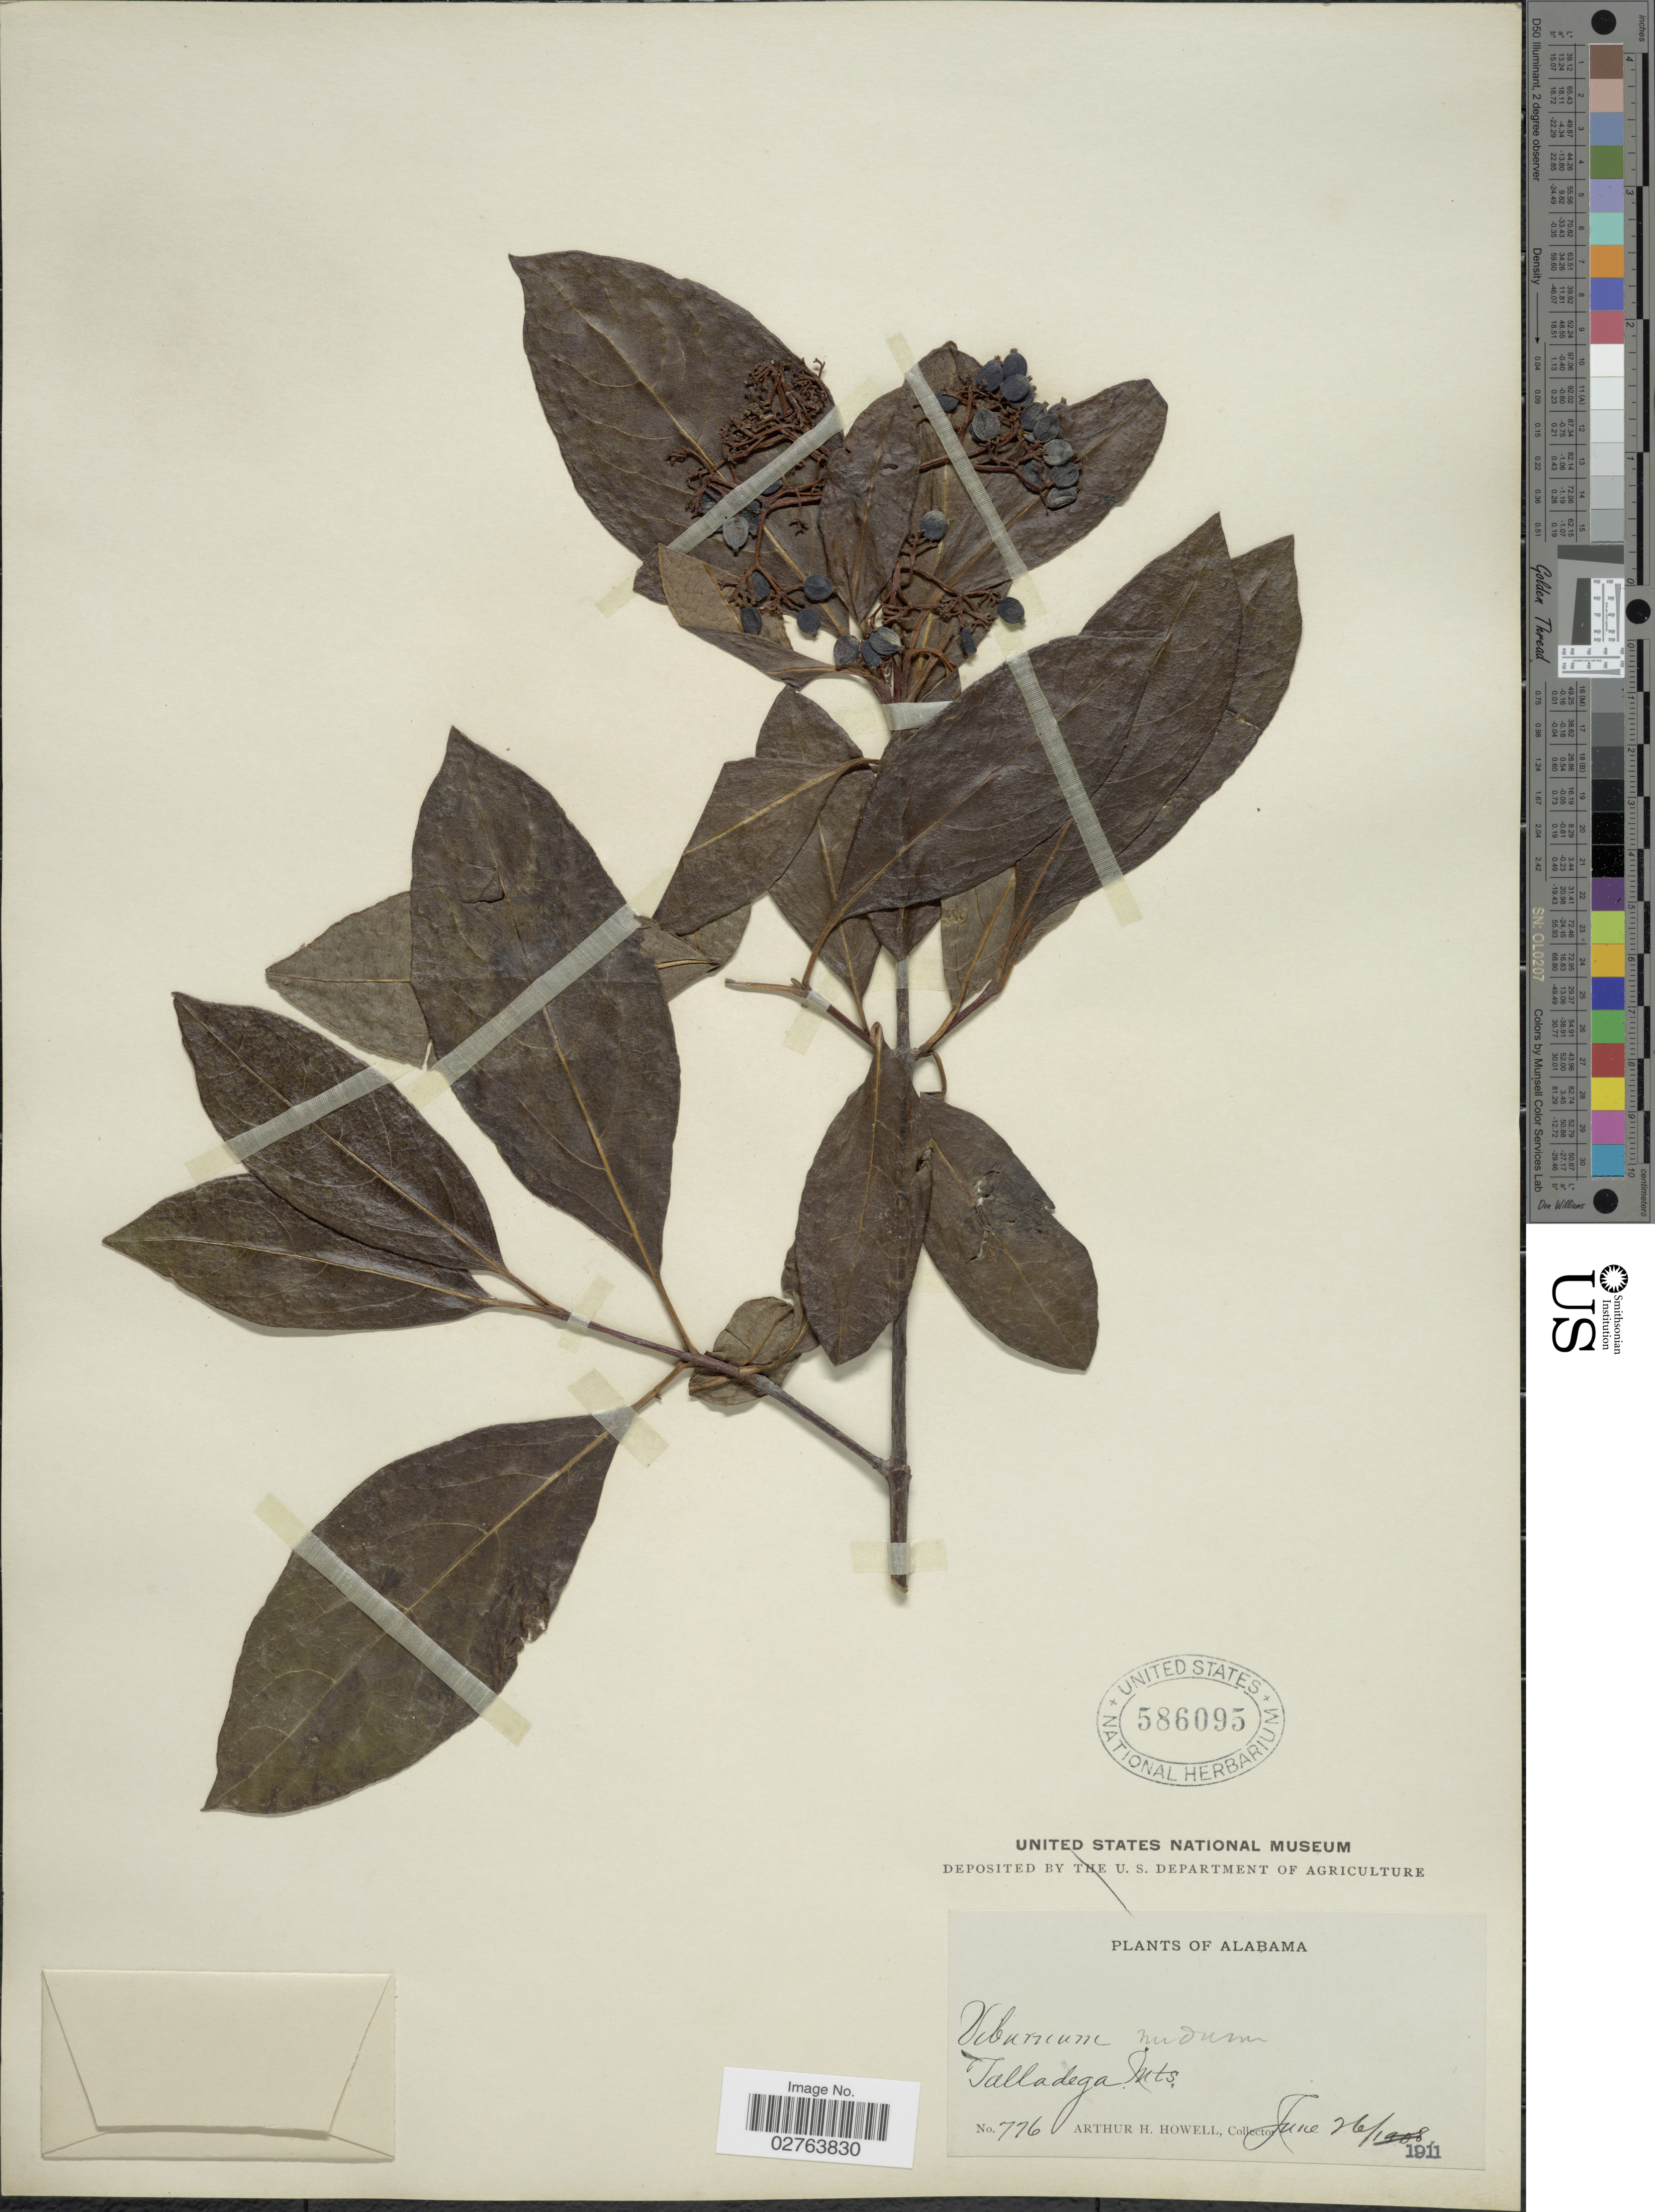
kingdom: Plantae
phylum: Tracheophyta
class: Magnoliopsida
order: Dipsacales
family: Viburnaceae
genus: Viburnum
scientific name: Viburnum nudum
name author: L.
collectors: A. Howell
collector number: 776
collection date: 1911-06-26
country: United States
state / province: Alabama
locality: Talladega Mts.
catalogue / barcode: US 586095